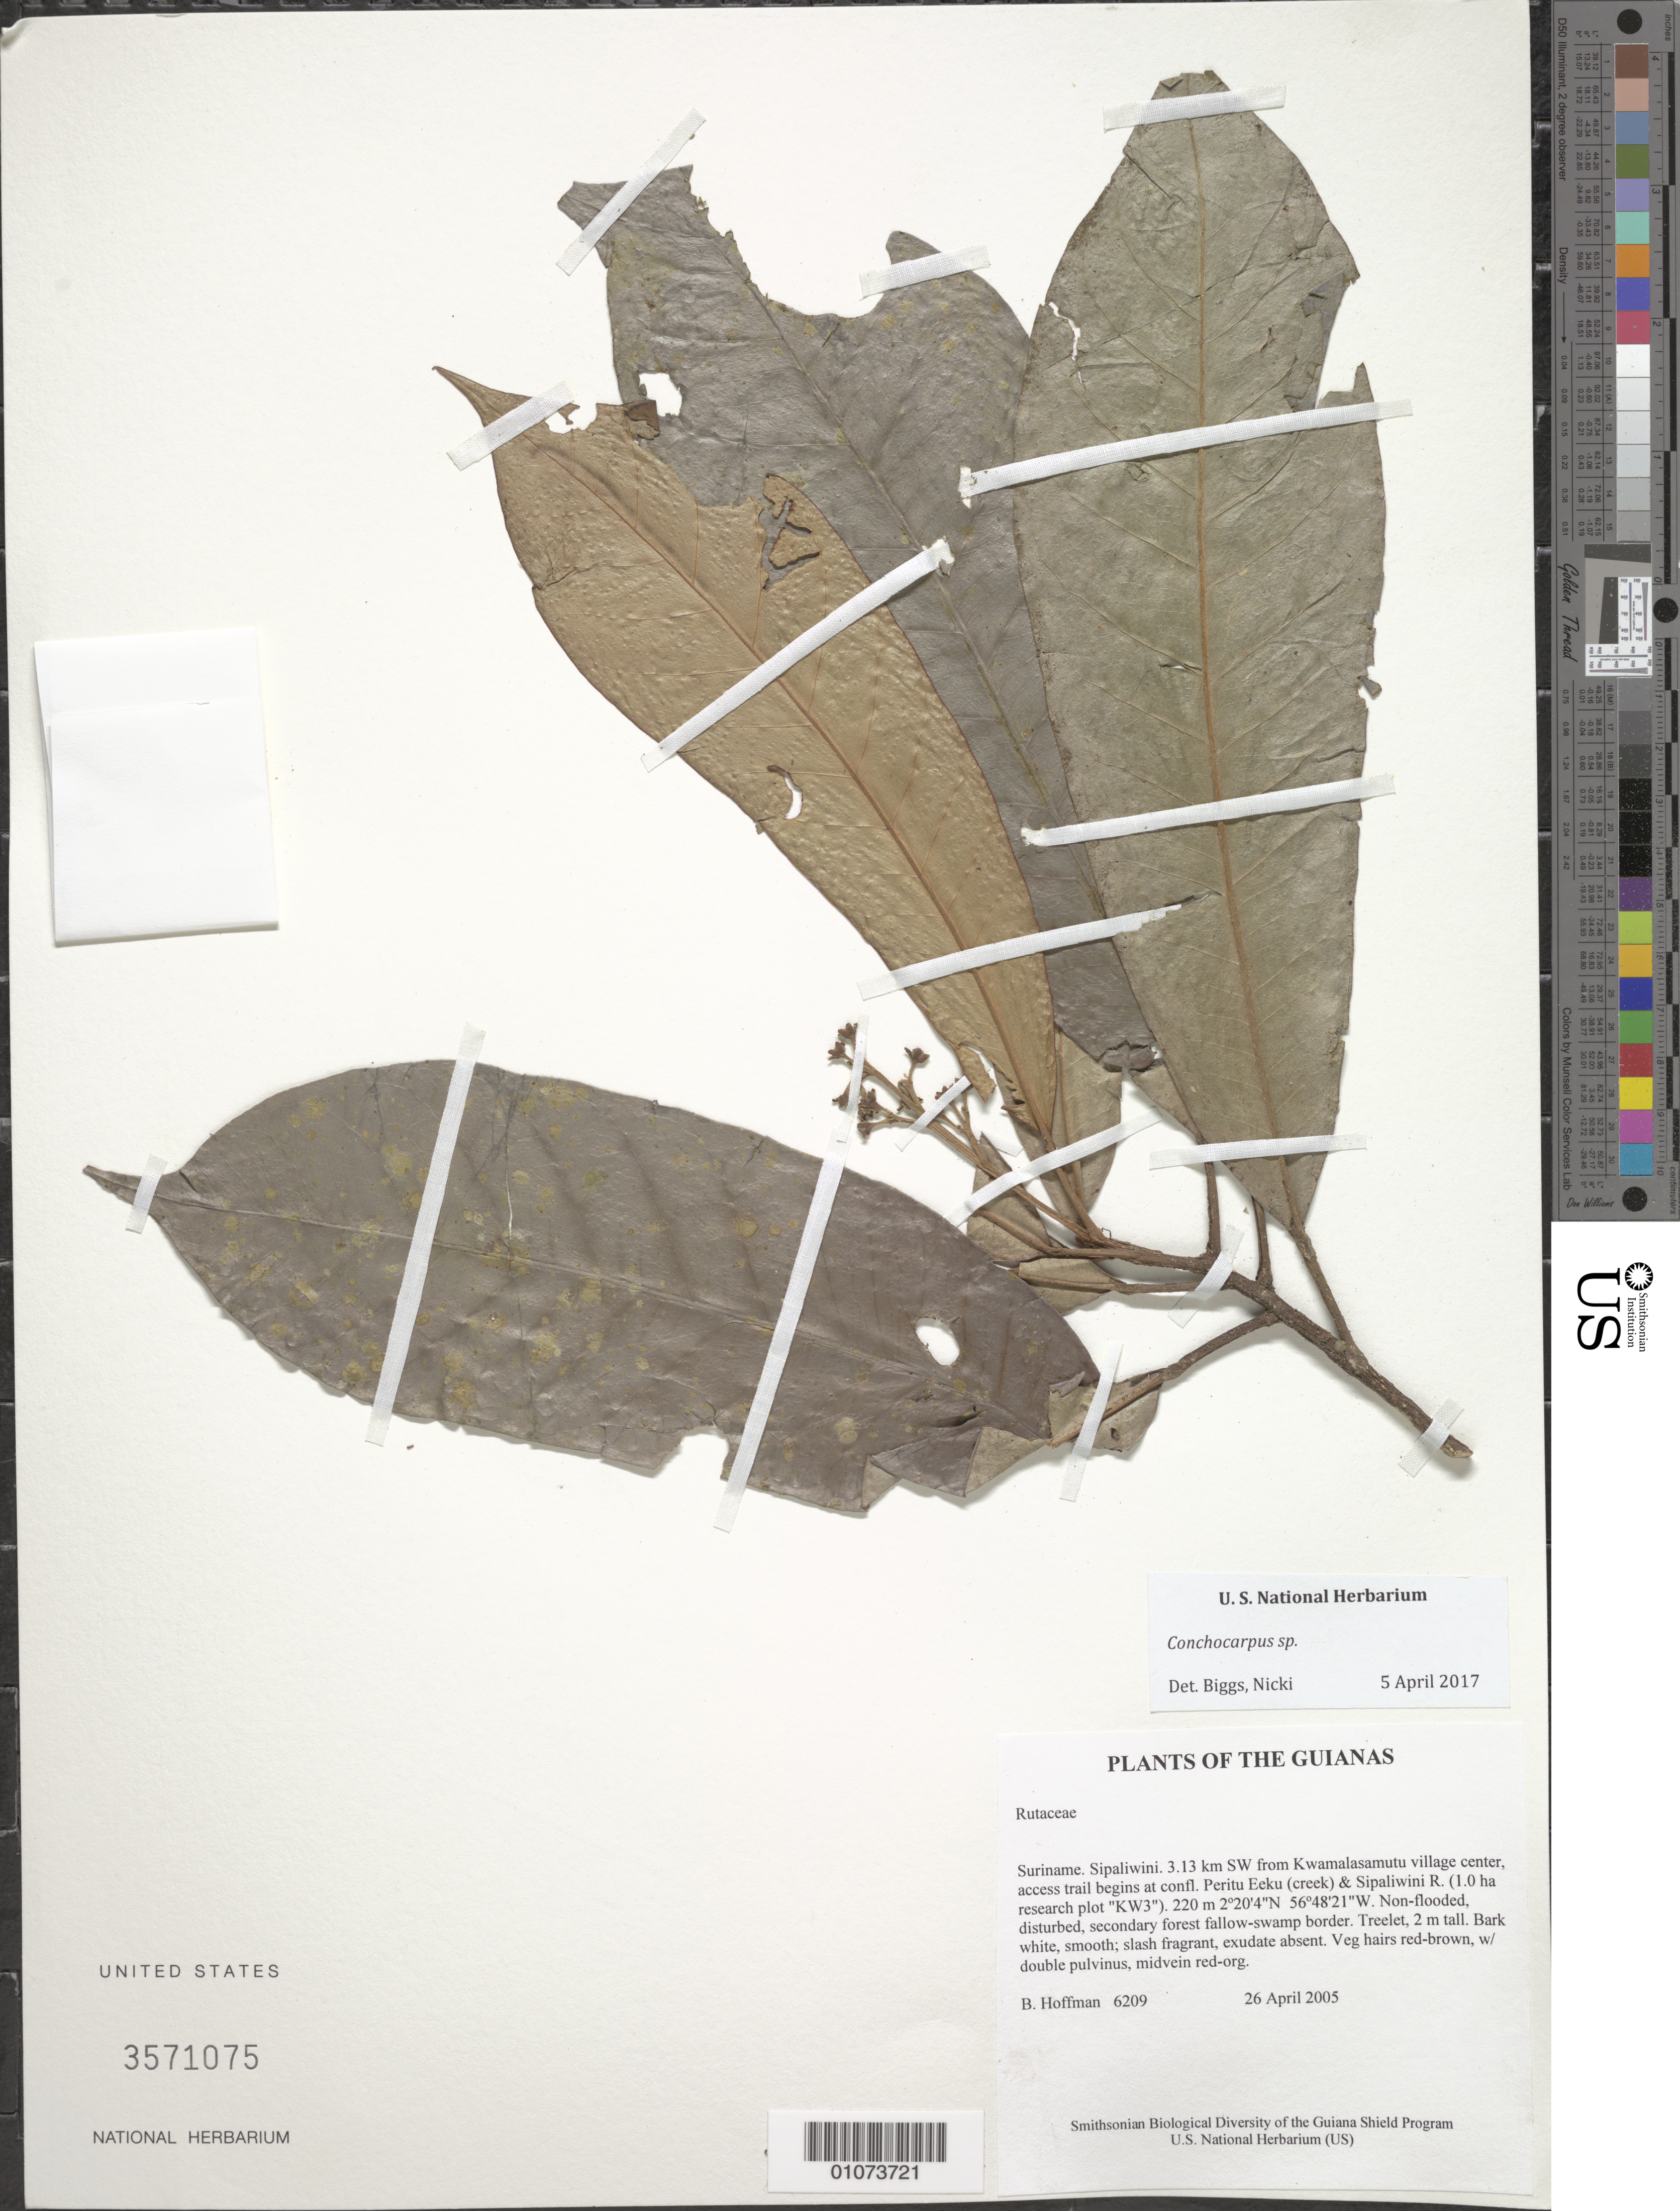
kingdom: Plantae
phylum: Tracheophyta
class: Magnoliopsida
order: Sapindales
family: Rutaceae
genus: Conchocarpus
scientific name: Conchocarpus ucayalinus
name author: (Huber) Kallunki & Pirani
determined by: Londoño-Echeverri, Y.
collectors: B. Hoffman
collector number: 6209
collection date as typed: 26 April 2005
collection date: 2005-04-26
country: Suriname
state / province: Sipaliwini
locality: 3.13 km SW from Kwamalasamutu village center, access trail begins at confl. Peritu Eeku (creek) & Sipaliwini R. (1.0 ha research plot "KW3")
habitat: Non-flooded, disturbed, secondary forest fallow-swamp border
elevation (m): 220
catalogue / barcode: US 3571075